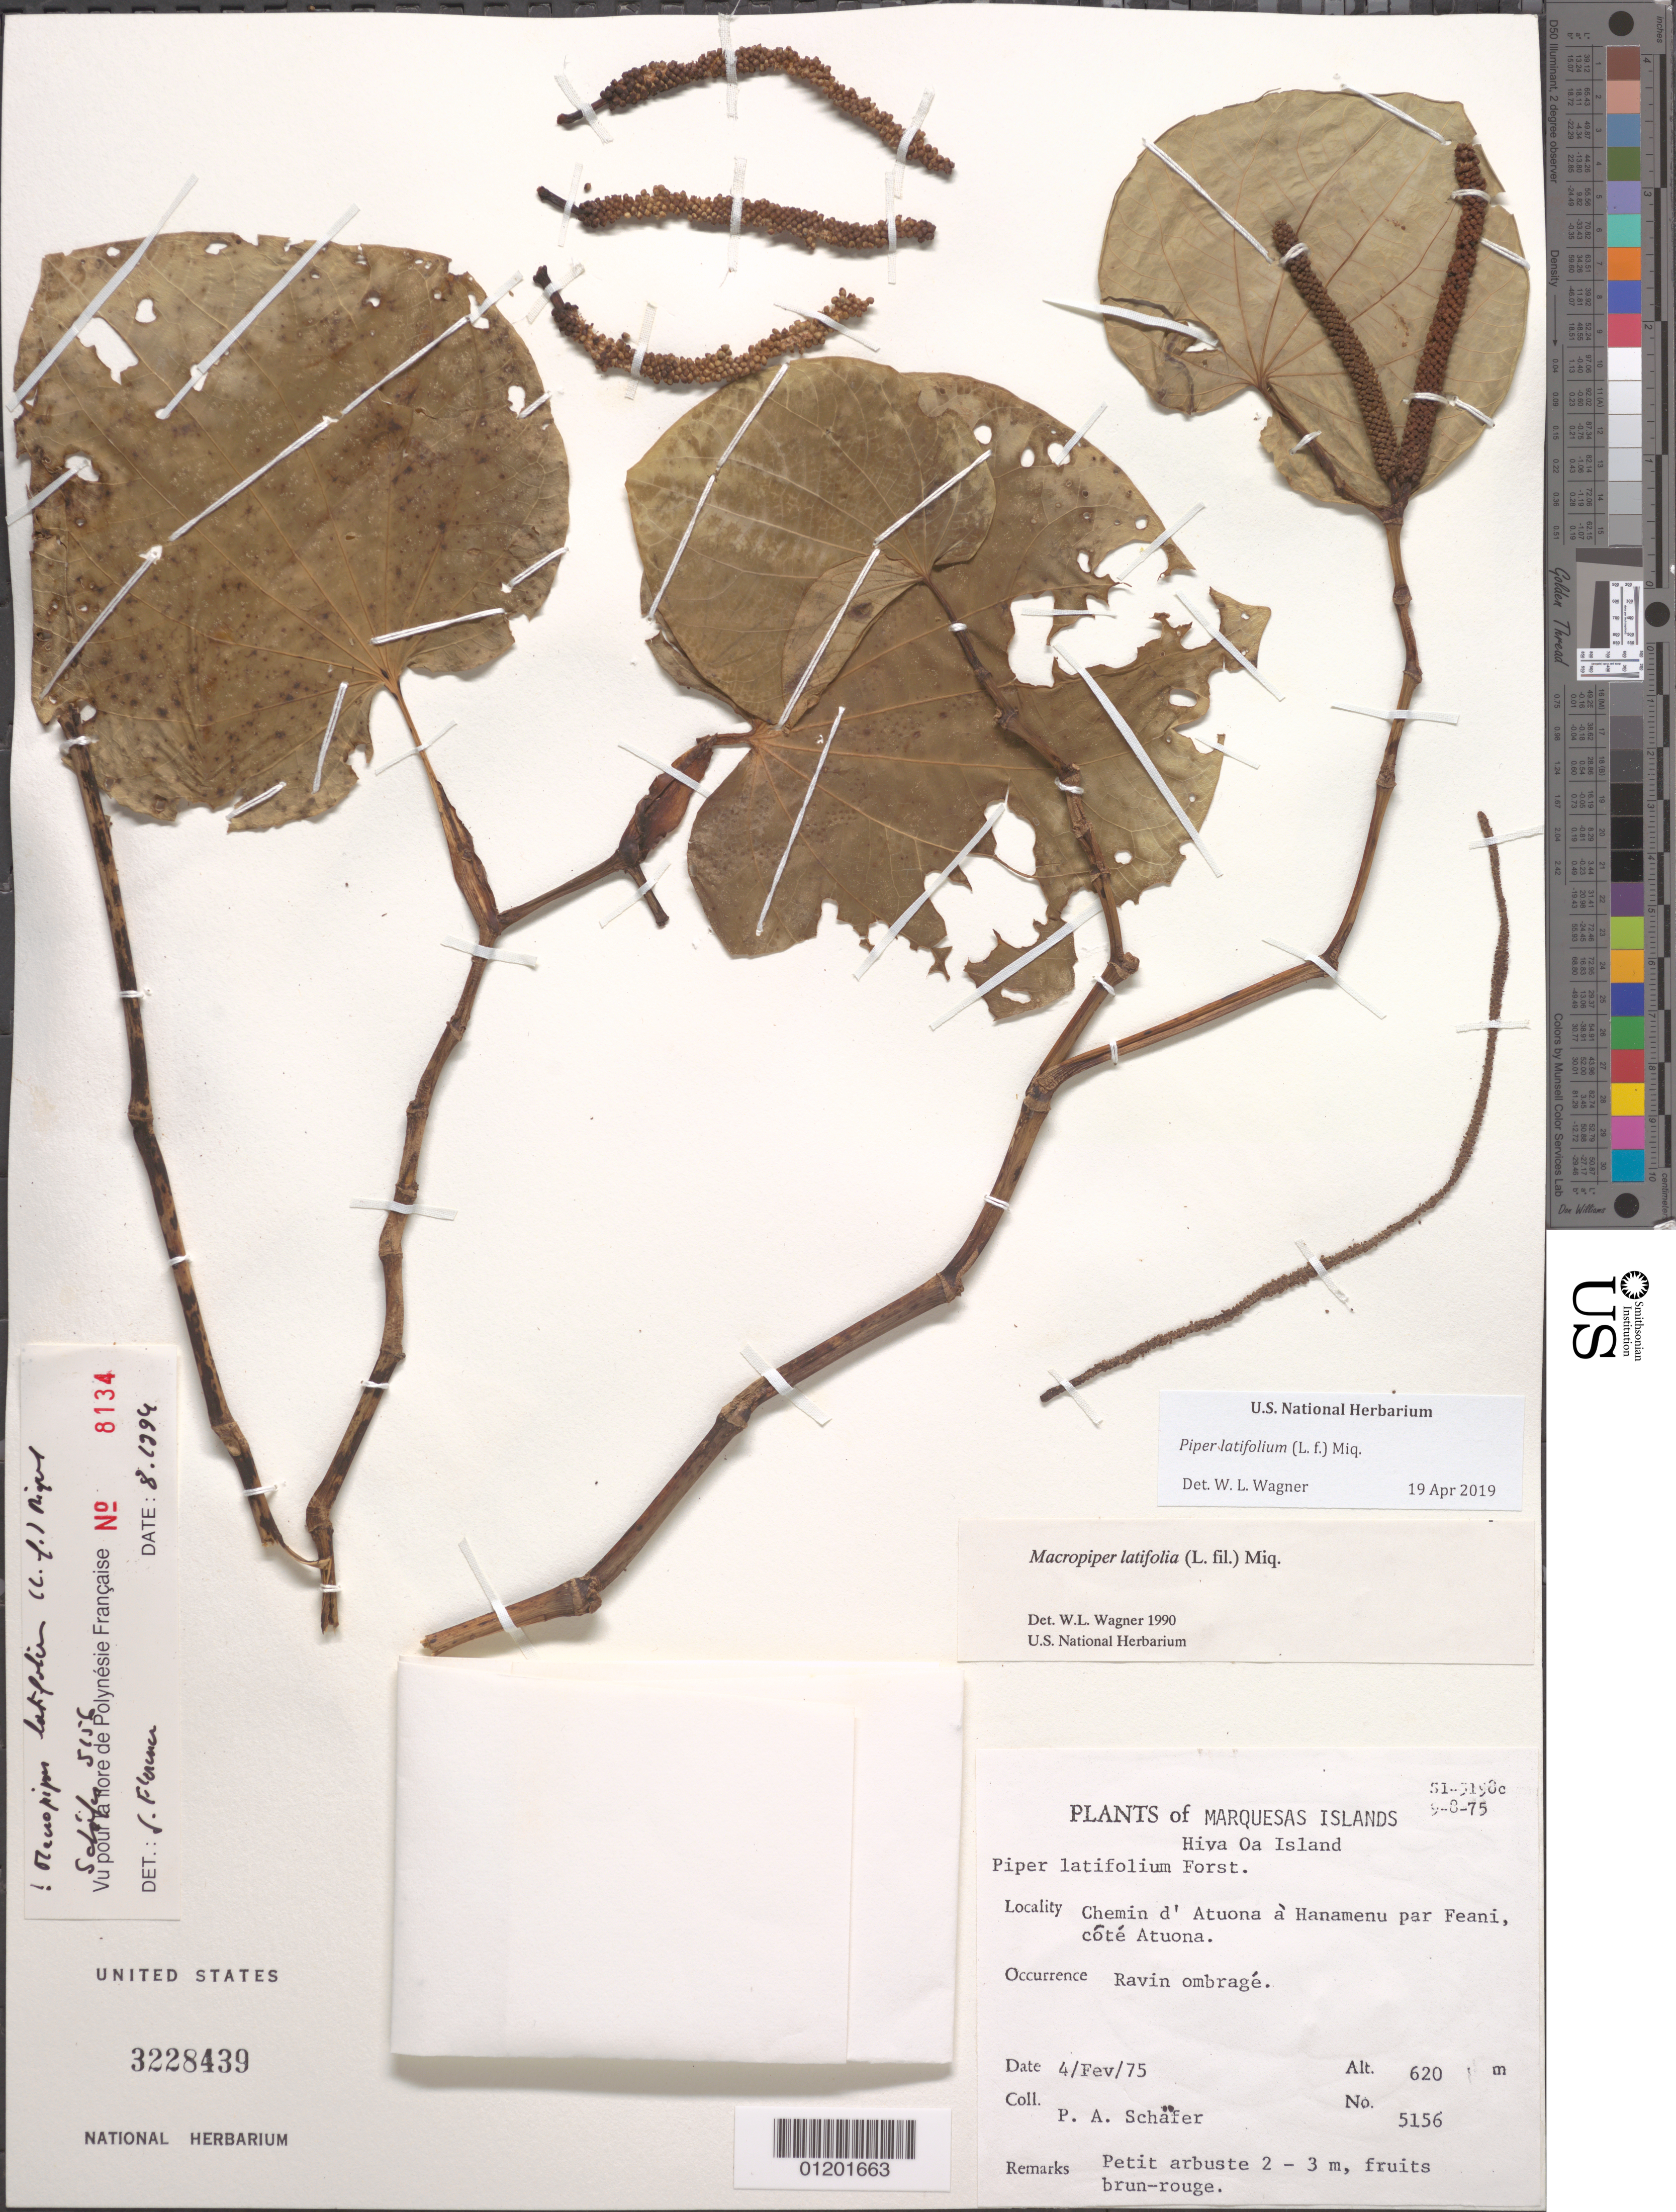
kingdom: Plantae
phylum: Tracheophyta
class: Magnoliopsida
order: Piperales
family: Piperaceae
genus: Piper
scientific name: Piper latifolium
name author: L. f.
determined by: Wagner, W. L., (BOT), Smithsonian Institution - National Museum of Natural History (UNITED STATES)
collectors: P. A. Schäfer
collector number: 5156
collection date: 1975-02-04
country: French Polynesia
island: Hiva Oa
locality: Chemin d'Atuona à Hanamenu par Feani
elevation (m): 620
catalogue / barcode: US 3228439